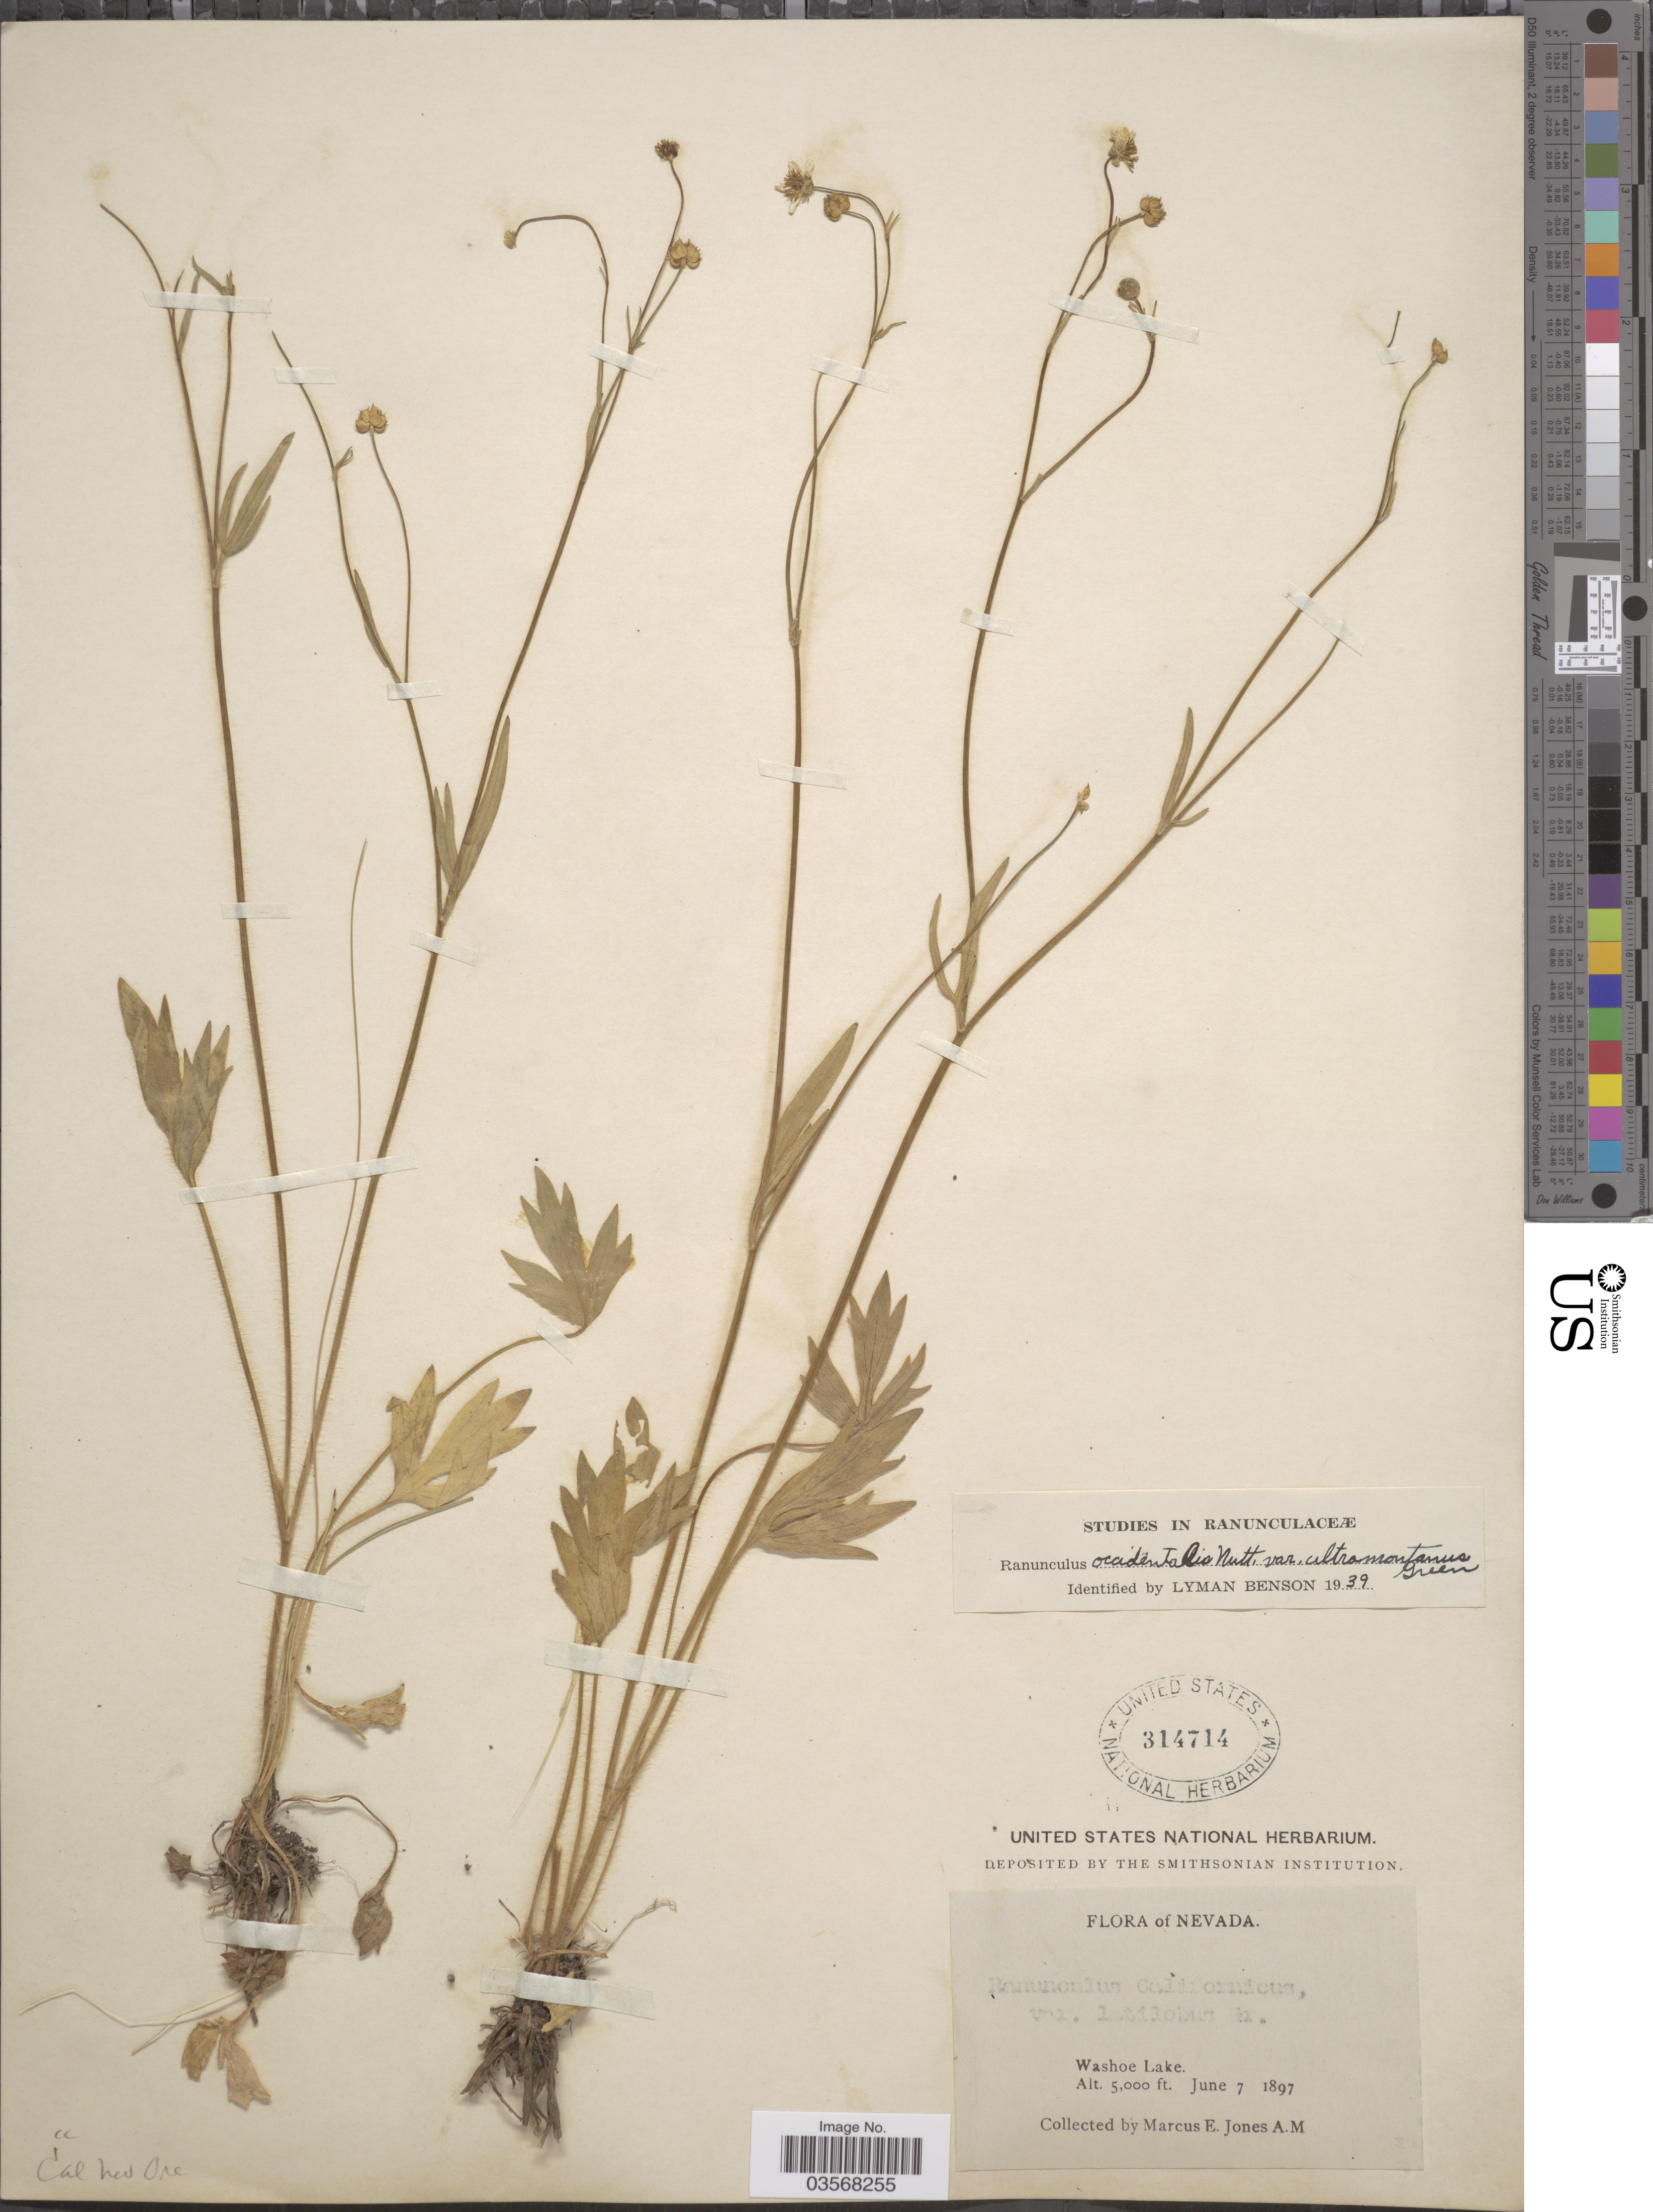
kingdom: Plantae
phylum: Tracheophyta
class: Magnoliopsida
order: Ranunculales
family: Ranunculaceae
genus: Ranunculus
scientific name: Ranunculus occidentalis var. ultramontanus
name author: Nutt.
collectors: M. E. Jones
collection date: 1897-06-07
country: United States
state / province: Nevada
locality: Washoe Lake.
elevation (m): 1524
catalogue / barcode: US 314714